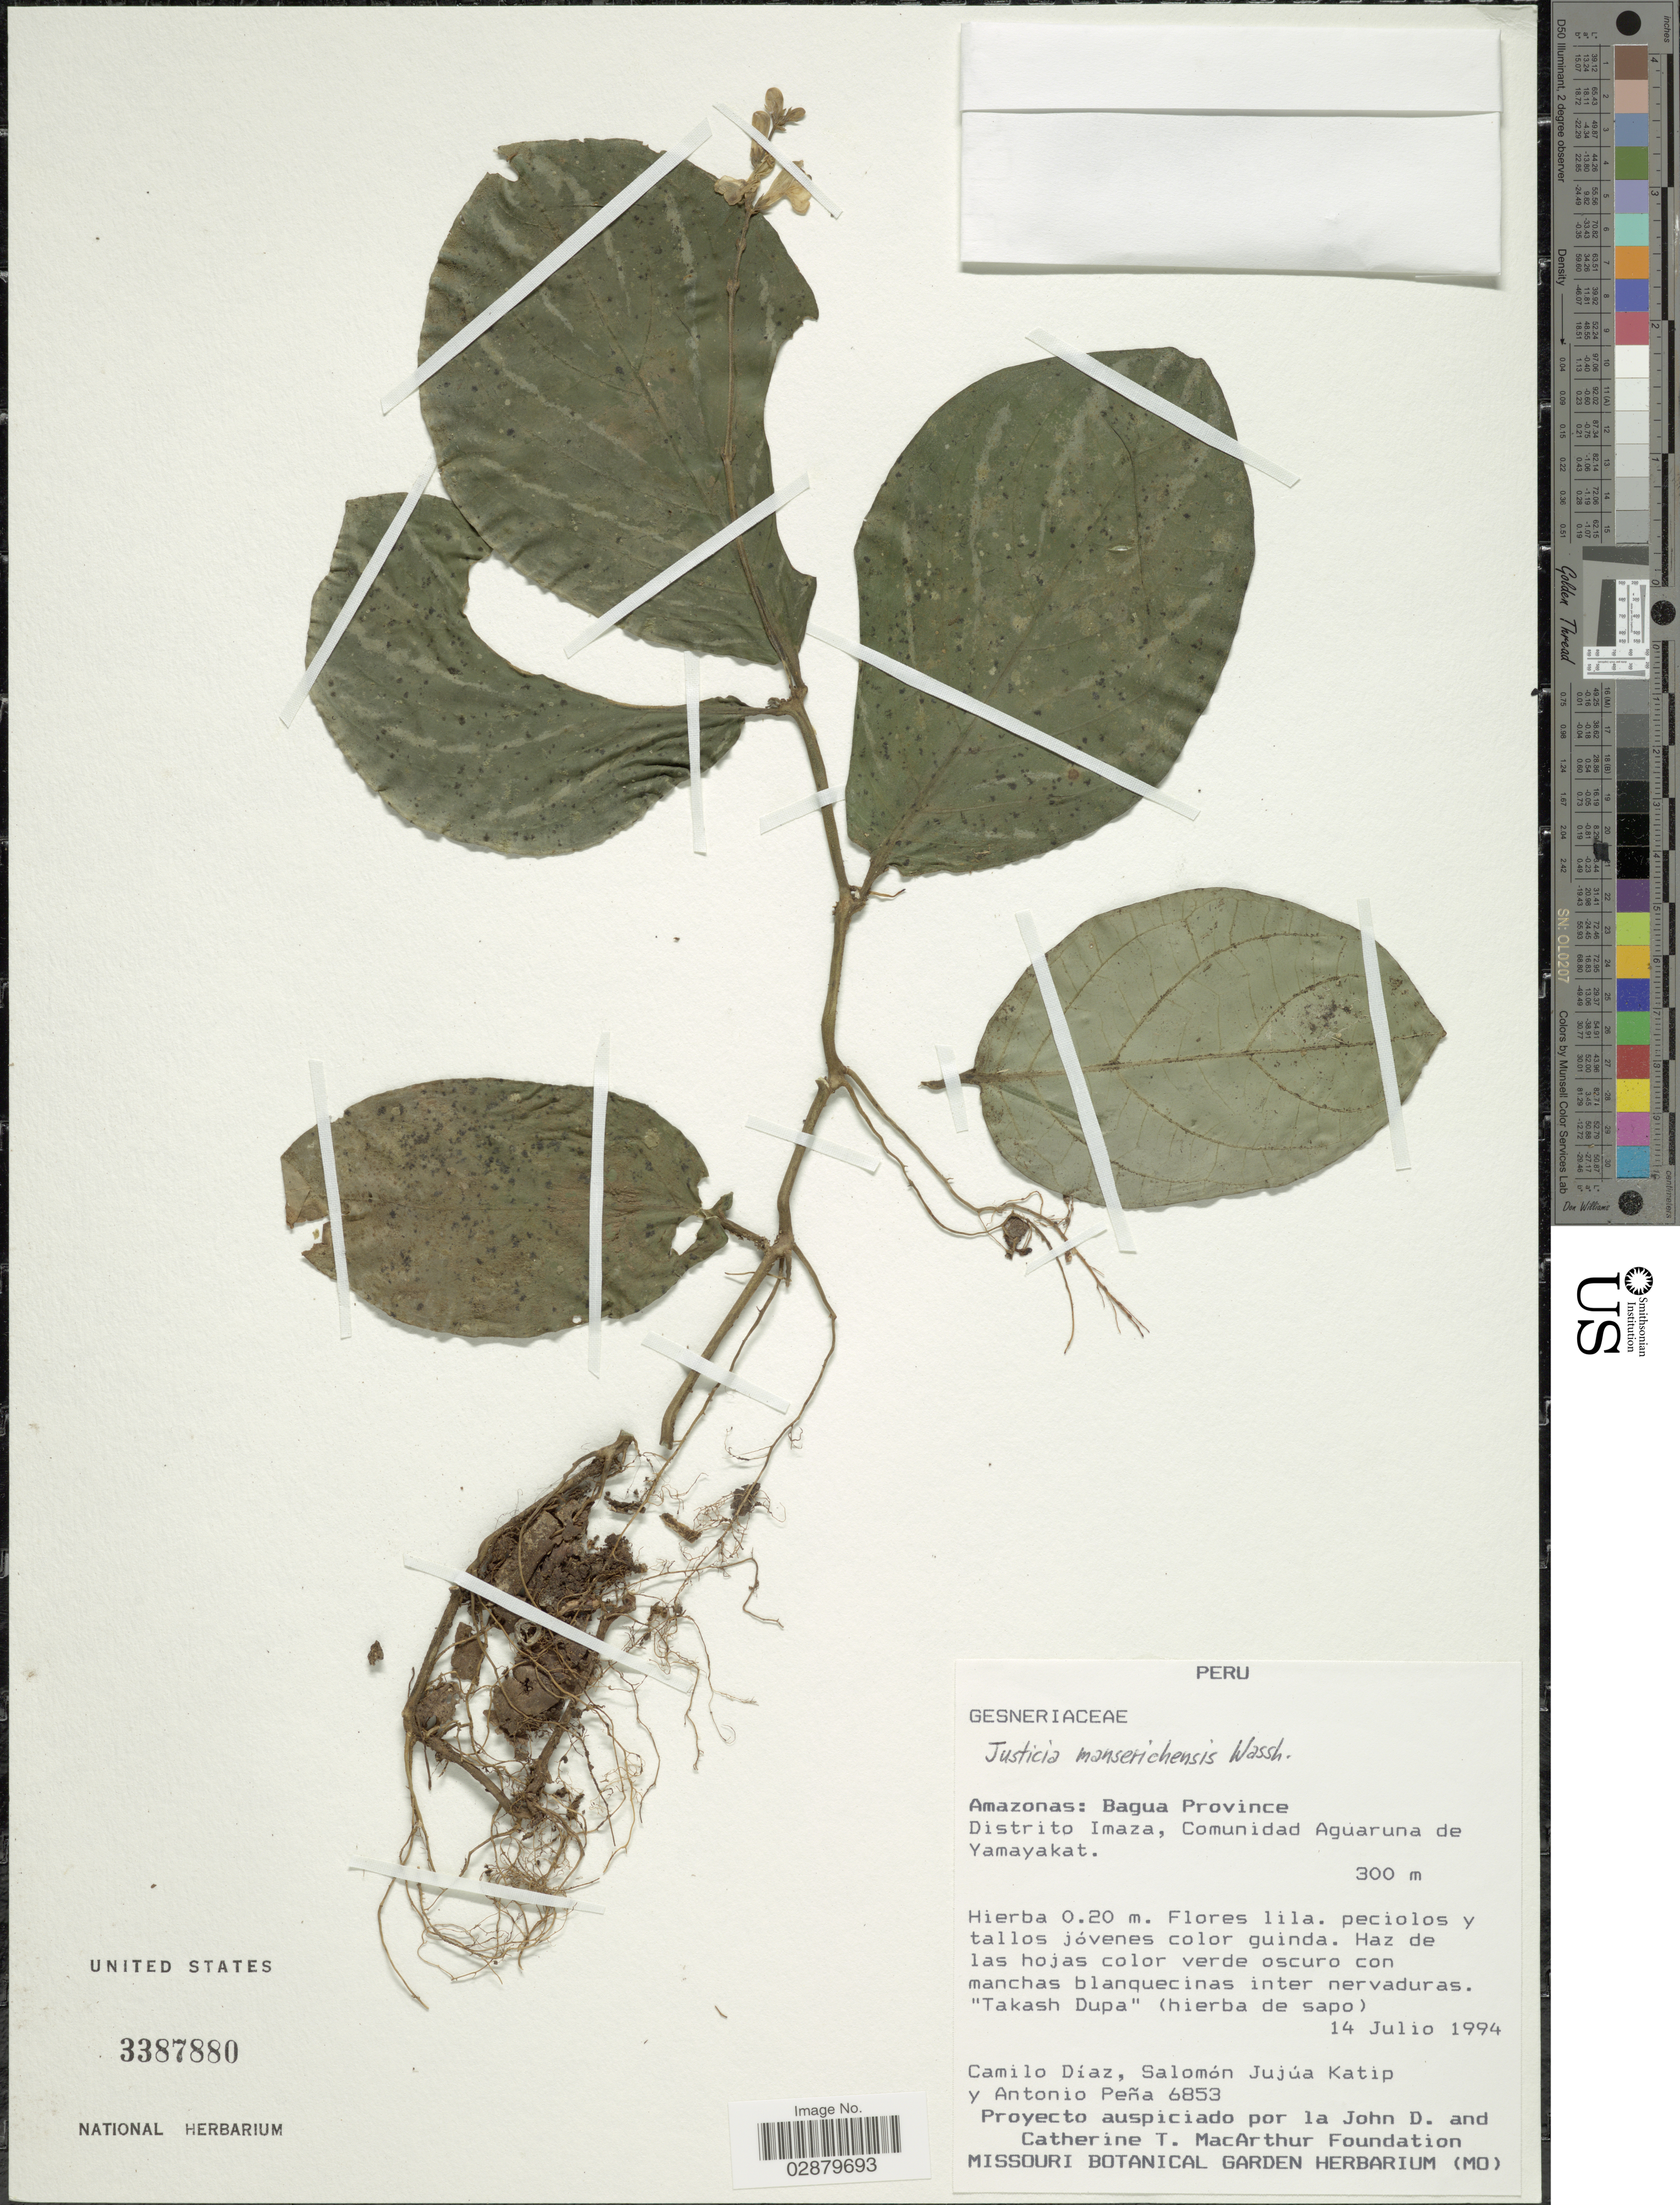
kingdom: Plantae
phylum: Tracheophyta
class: Magnoliopsida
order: Lamiales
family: Acanthaceae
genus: Justicia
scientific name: Justicia manserichensis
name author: Wassh.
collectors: C. Díaz, S. Jujúa Katip & A. Peña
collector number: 6853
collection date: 1994-07-14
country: Peru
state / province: Amazonas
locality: Bagua Province. Disrito Imaza, Comunidad Aguaruna de Yamayakat.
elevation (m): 300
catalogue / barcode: US 3387880